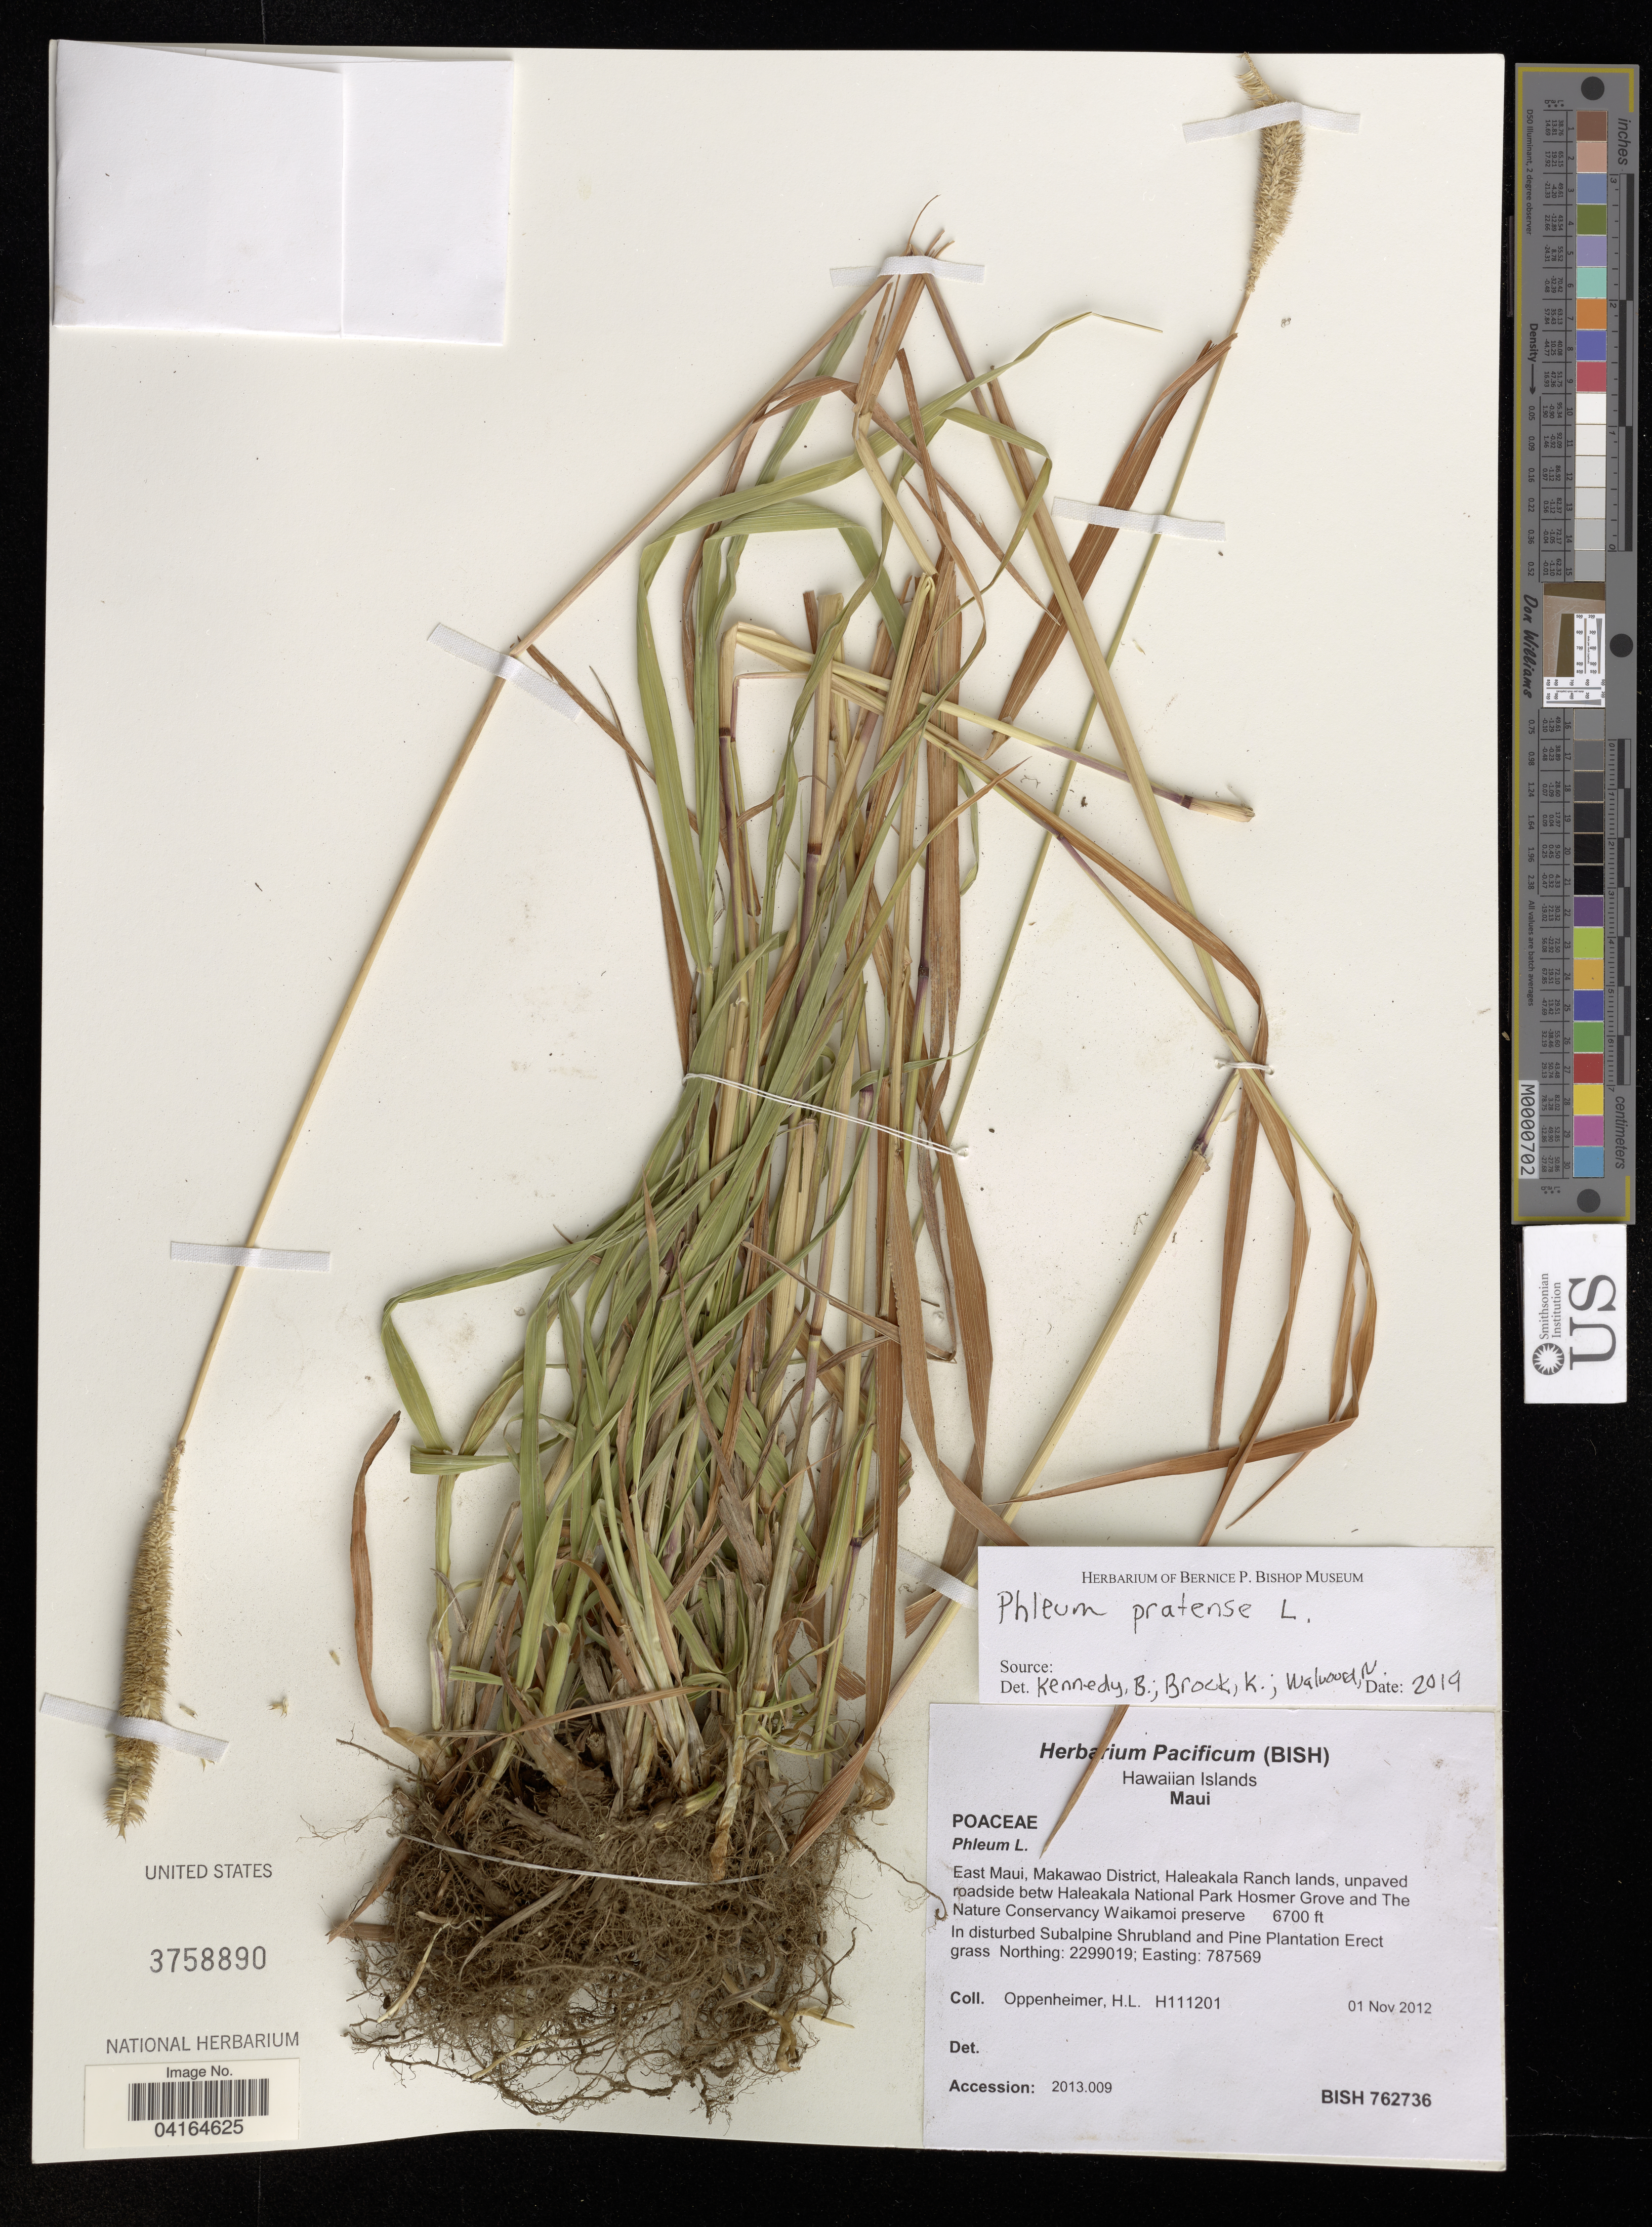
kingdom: Plantae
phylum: Tracheophyta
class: Liliopsida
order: Poales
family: Poaceae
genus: Phleum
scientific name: Phleum sp.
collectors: H. L. Oppenheimer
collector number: H111201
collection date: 2012-11-01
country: United States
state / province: Hawaii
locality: Hawaiian Islands. Maui. East Maui, Makawao District, Haleakala Ranch lands, unpaved roadside betw Haleakala National Park Hosmer Grove and The Nature Conservancy Waikamoi preserve.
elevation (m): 2042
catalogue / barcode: US 3758890